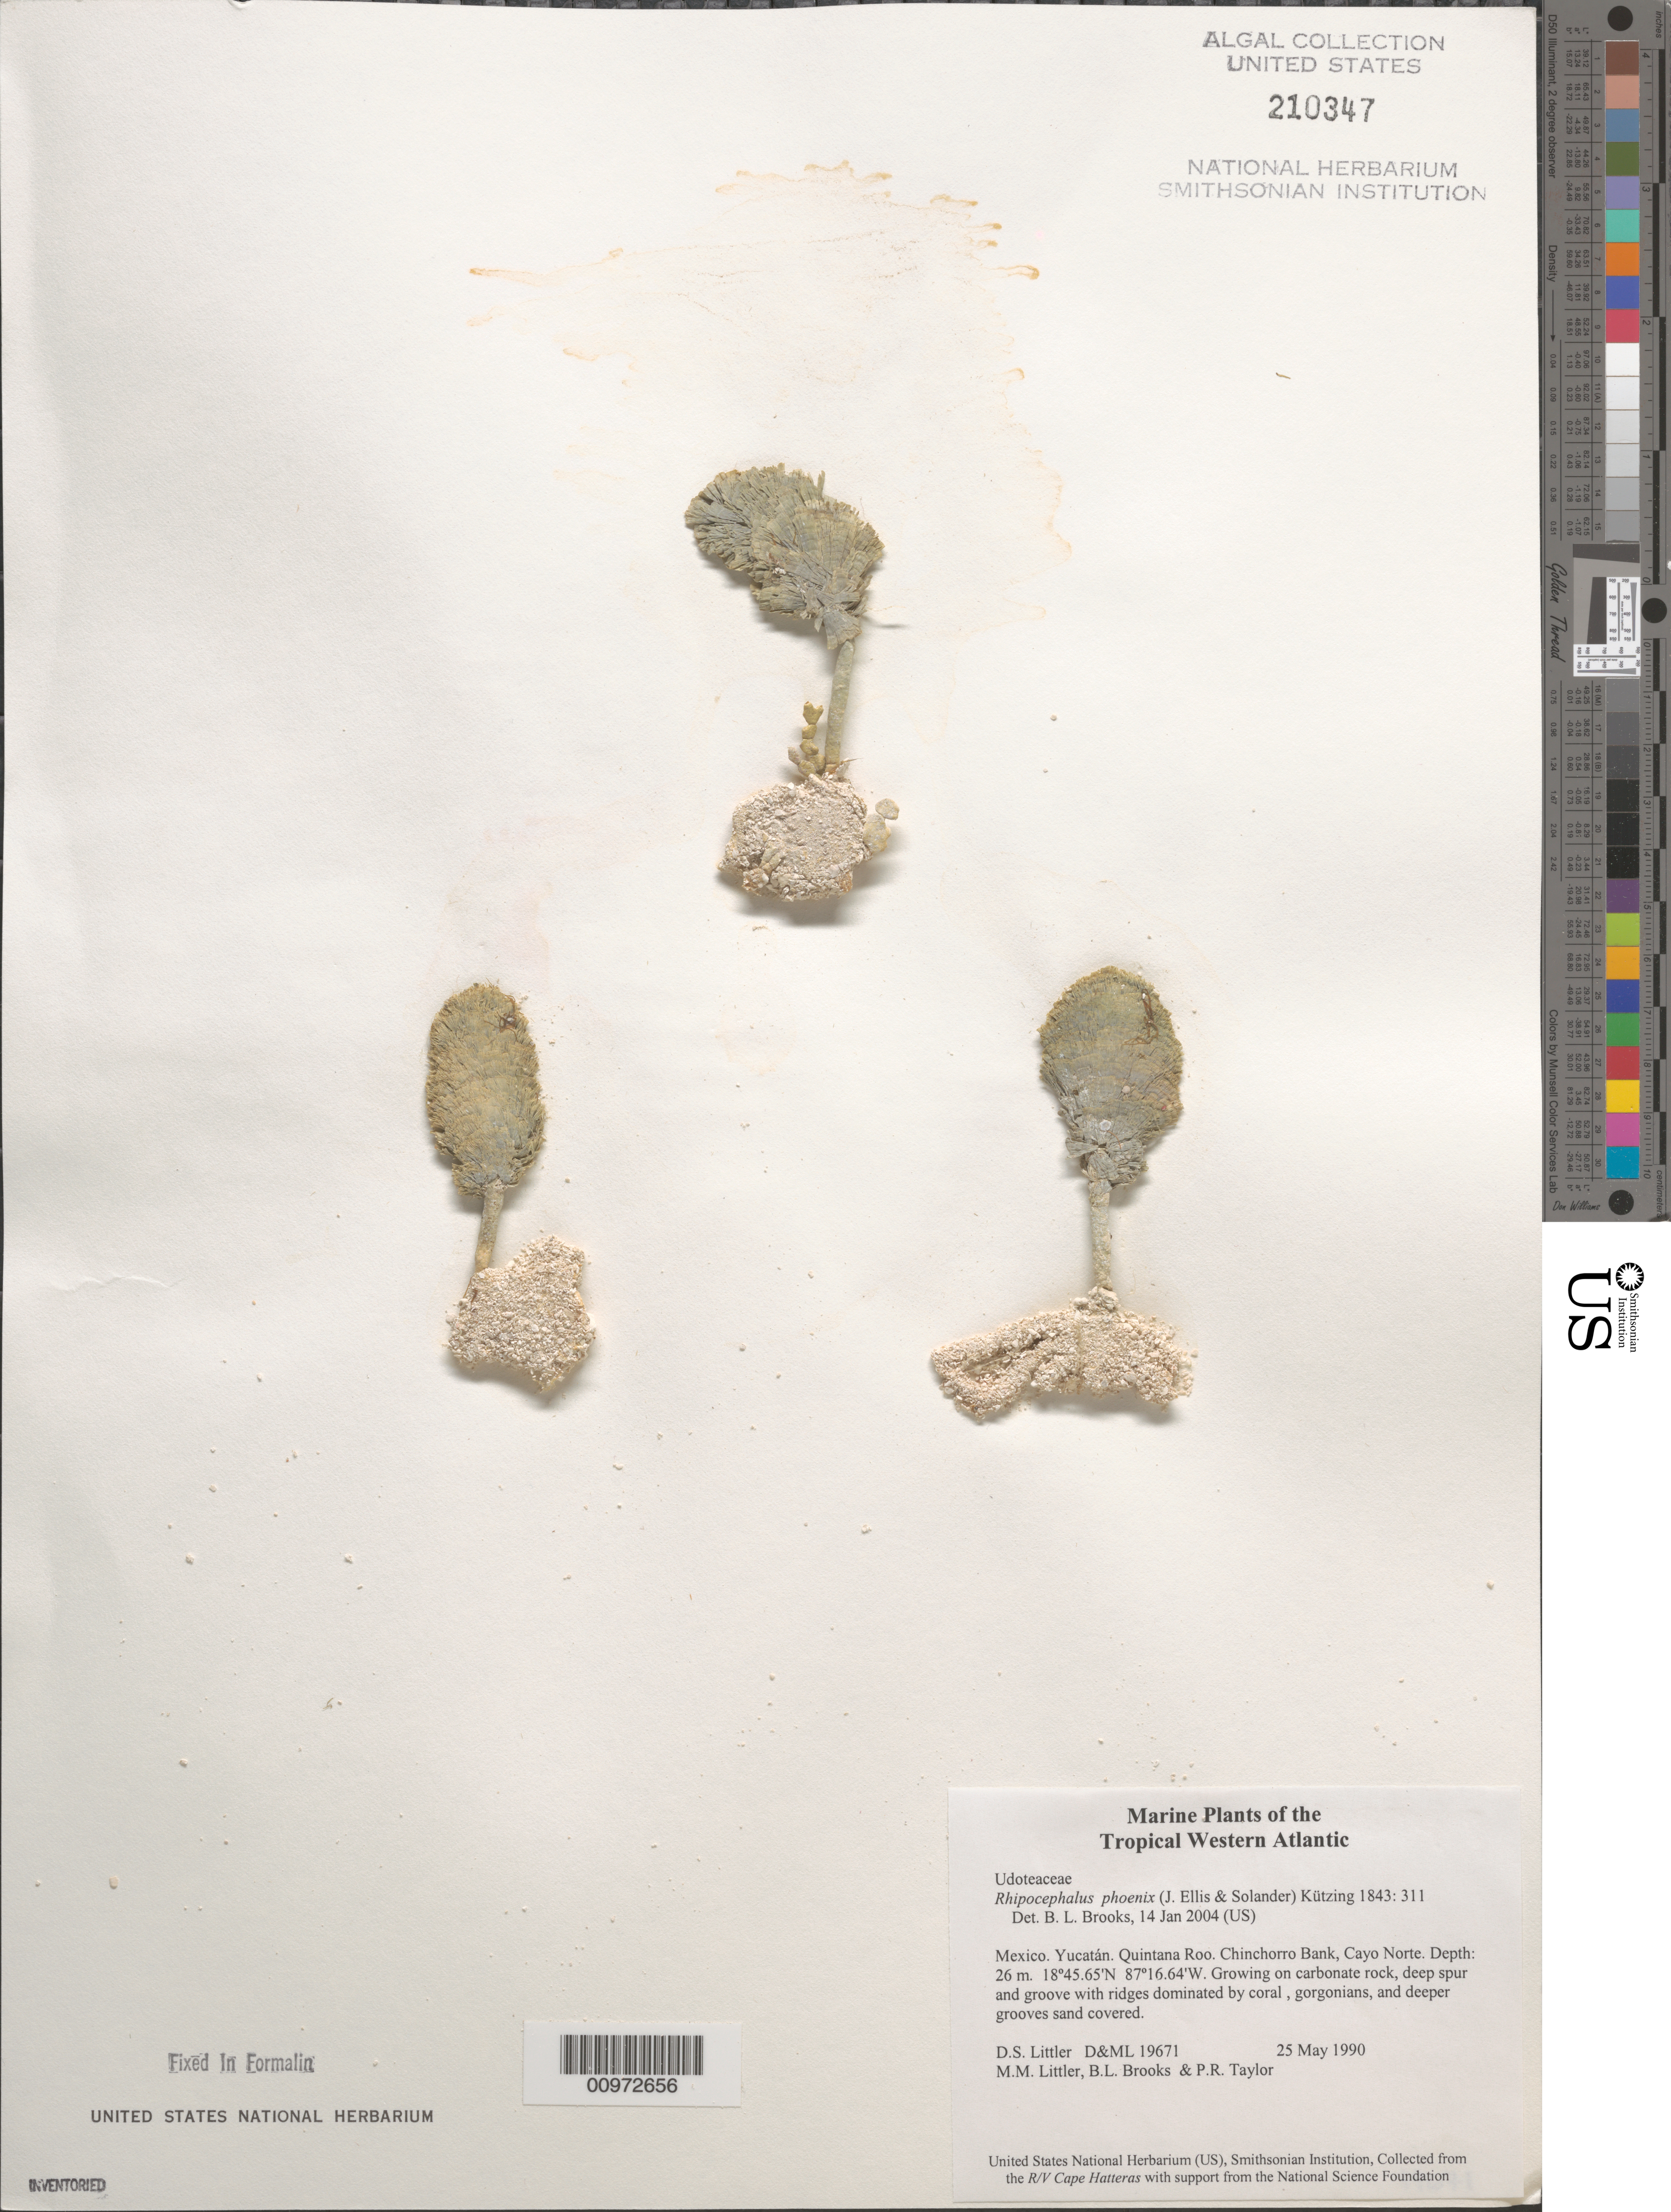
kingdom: Plantae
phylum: Chlorophyta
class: Ulvophyceae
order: Bryopsidales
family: Udoteaceae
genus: Rhipocephalus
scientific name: Rhipocephalus phoenix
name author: (J. Ellis & Sol.) Kütz.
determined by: Brooks, B. L., (BOT), Smithsonian Institution - National Museum of Natural History (UNITED STATES)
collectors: D. S. Littler, M. M. Littler, B. Brooks & P. R. Taylor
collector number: D&ML 19671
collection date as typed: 25 May 1990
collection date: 1990-05-25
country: Mexico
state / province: Quintana Roo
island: Cayo Norte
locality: Chinchorro Bank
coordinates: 18 45.65'N, 87 16.64'W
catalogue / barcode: US 210347